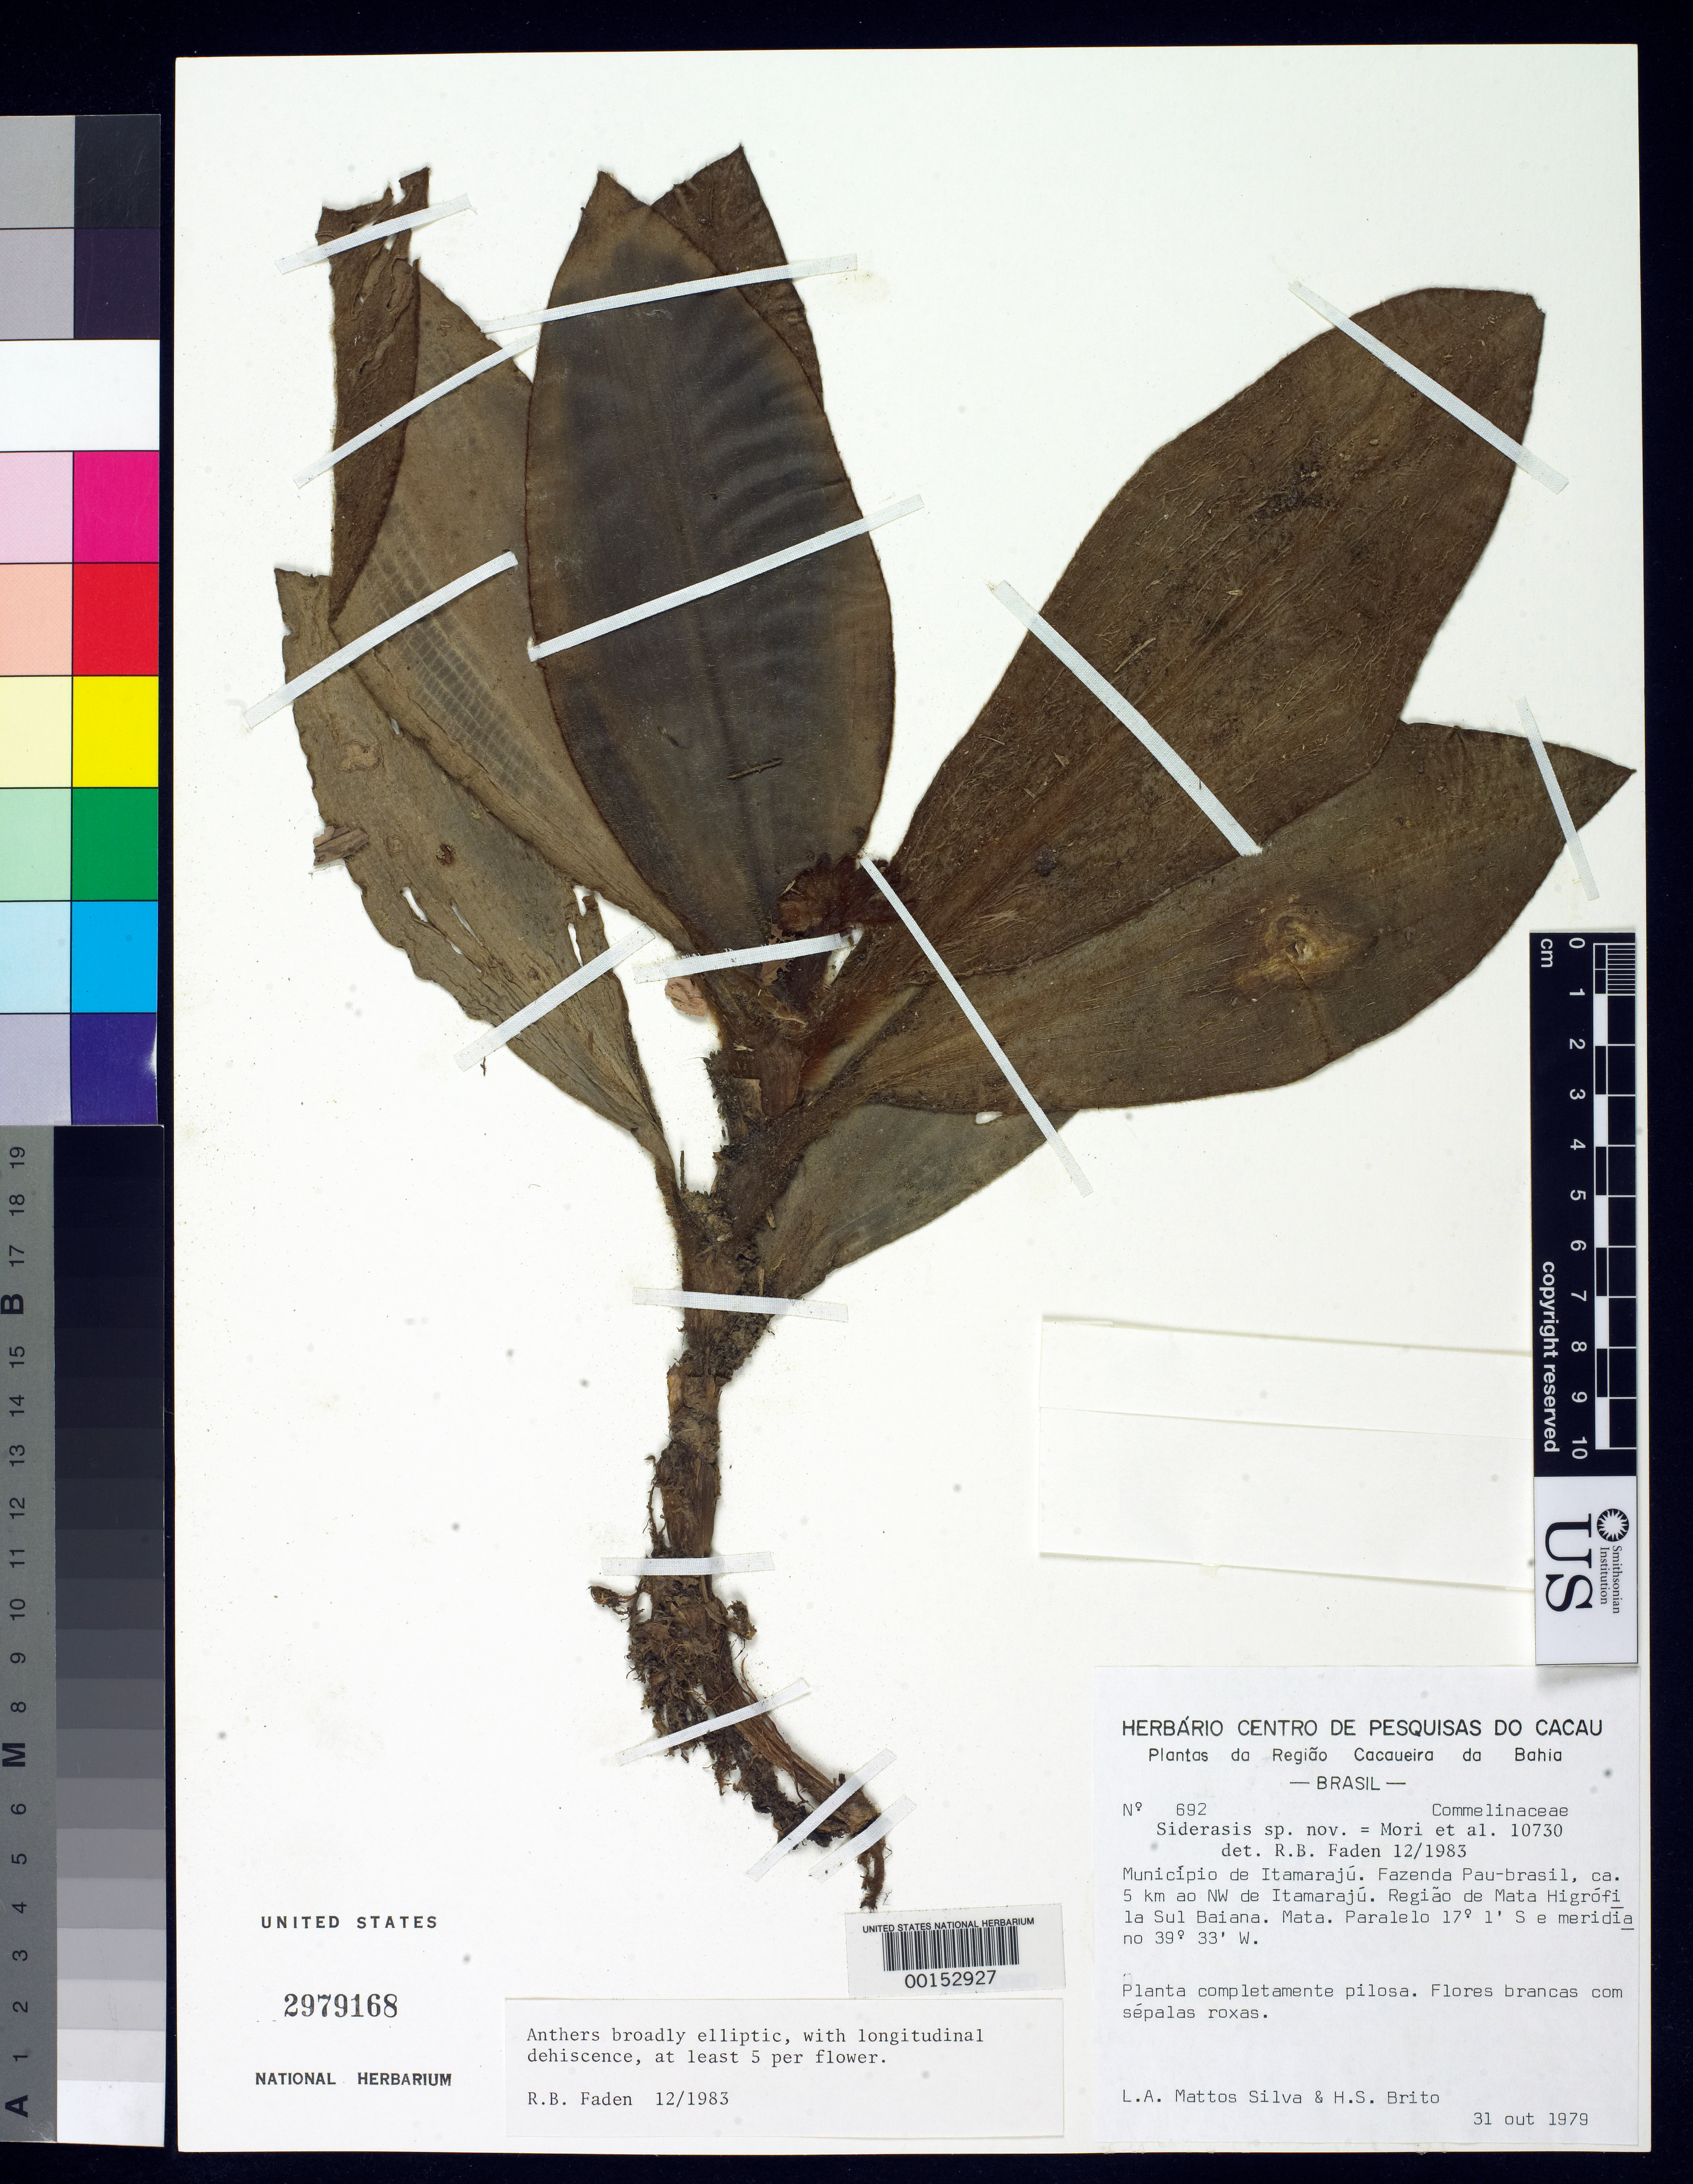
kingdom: Plantae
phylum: Tracheophyta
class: Liliopsida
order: Commelinales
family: Commelinaceae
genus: Siderasis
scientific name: Siderasis sp. nov.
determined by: Faden, Robert B., (US), Smithsonian Institution - National Museum of Natural History (UNITED STATES)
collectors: L. Sila & H. S. Brito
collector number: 692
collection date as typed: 31 Oct 1979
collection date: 1979-10-31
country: Brazil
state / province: Bahia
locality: Fazenda pau-brazil, nw of itamaraju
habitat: Thicket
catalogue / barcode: US 2979168